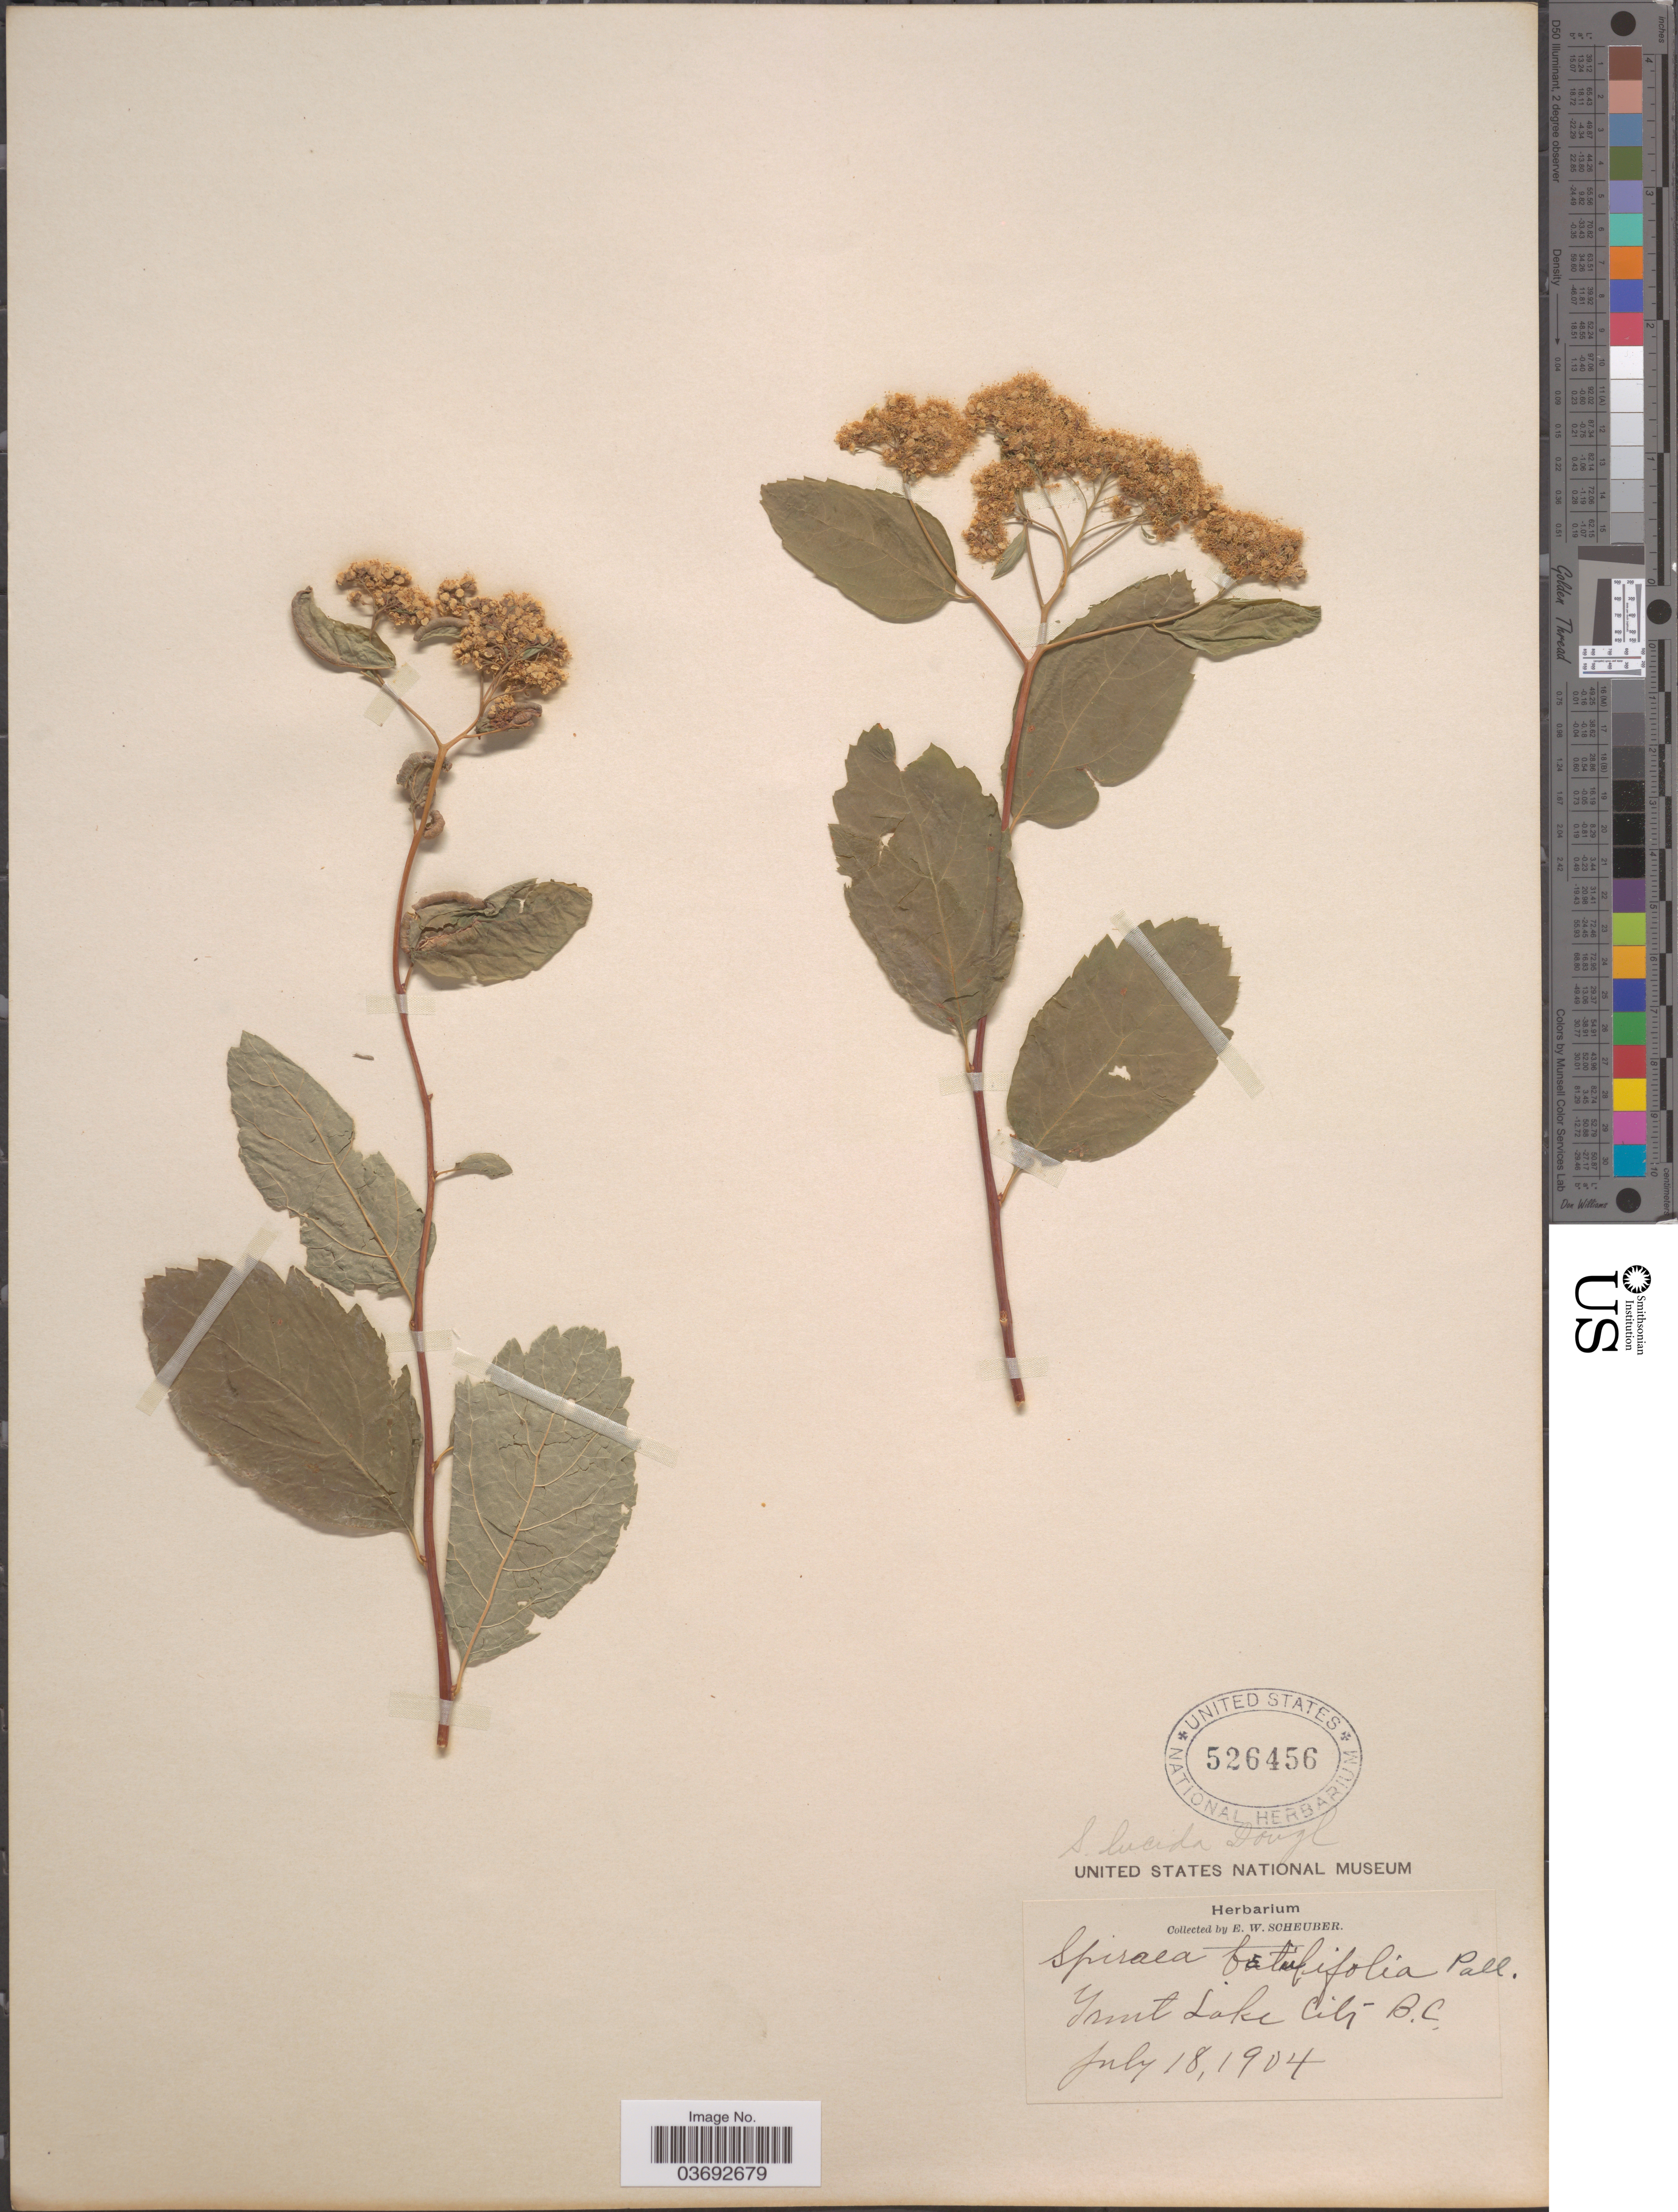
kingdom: Plantae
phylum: Tracheophyta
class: Magnoliopsida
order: Rosales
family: Rosaceae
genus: Spiraea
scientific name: Spiraea lucida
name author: Douglas ex Greene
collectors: E. Scheuber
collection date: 1904-07-18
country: Canada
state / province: British Columbia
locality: Trout Lake City.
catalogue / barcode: US 526456